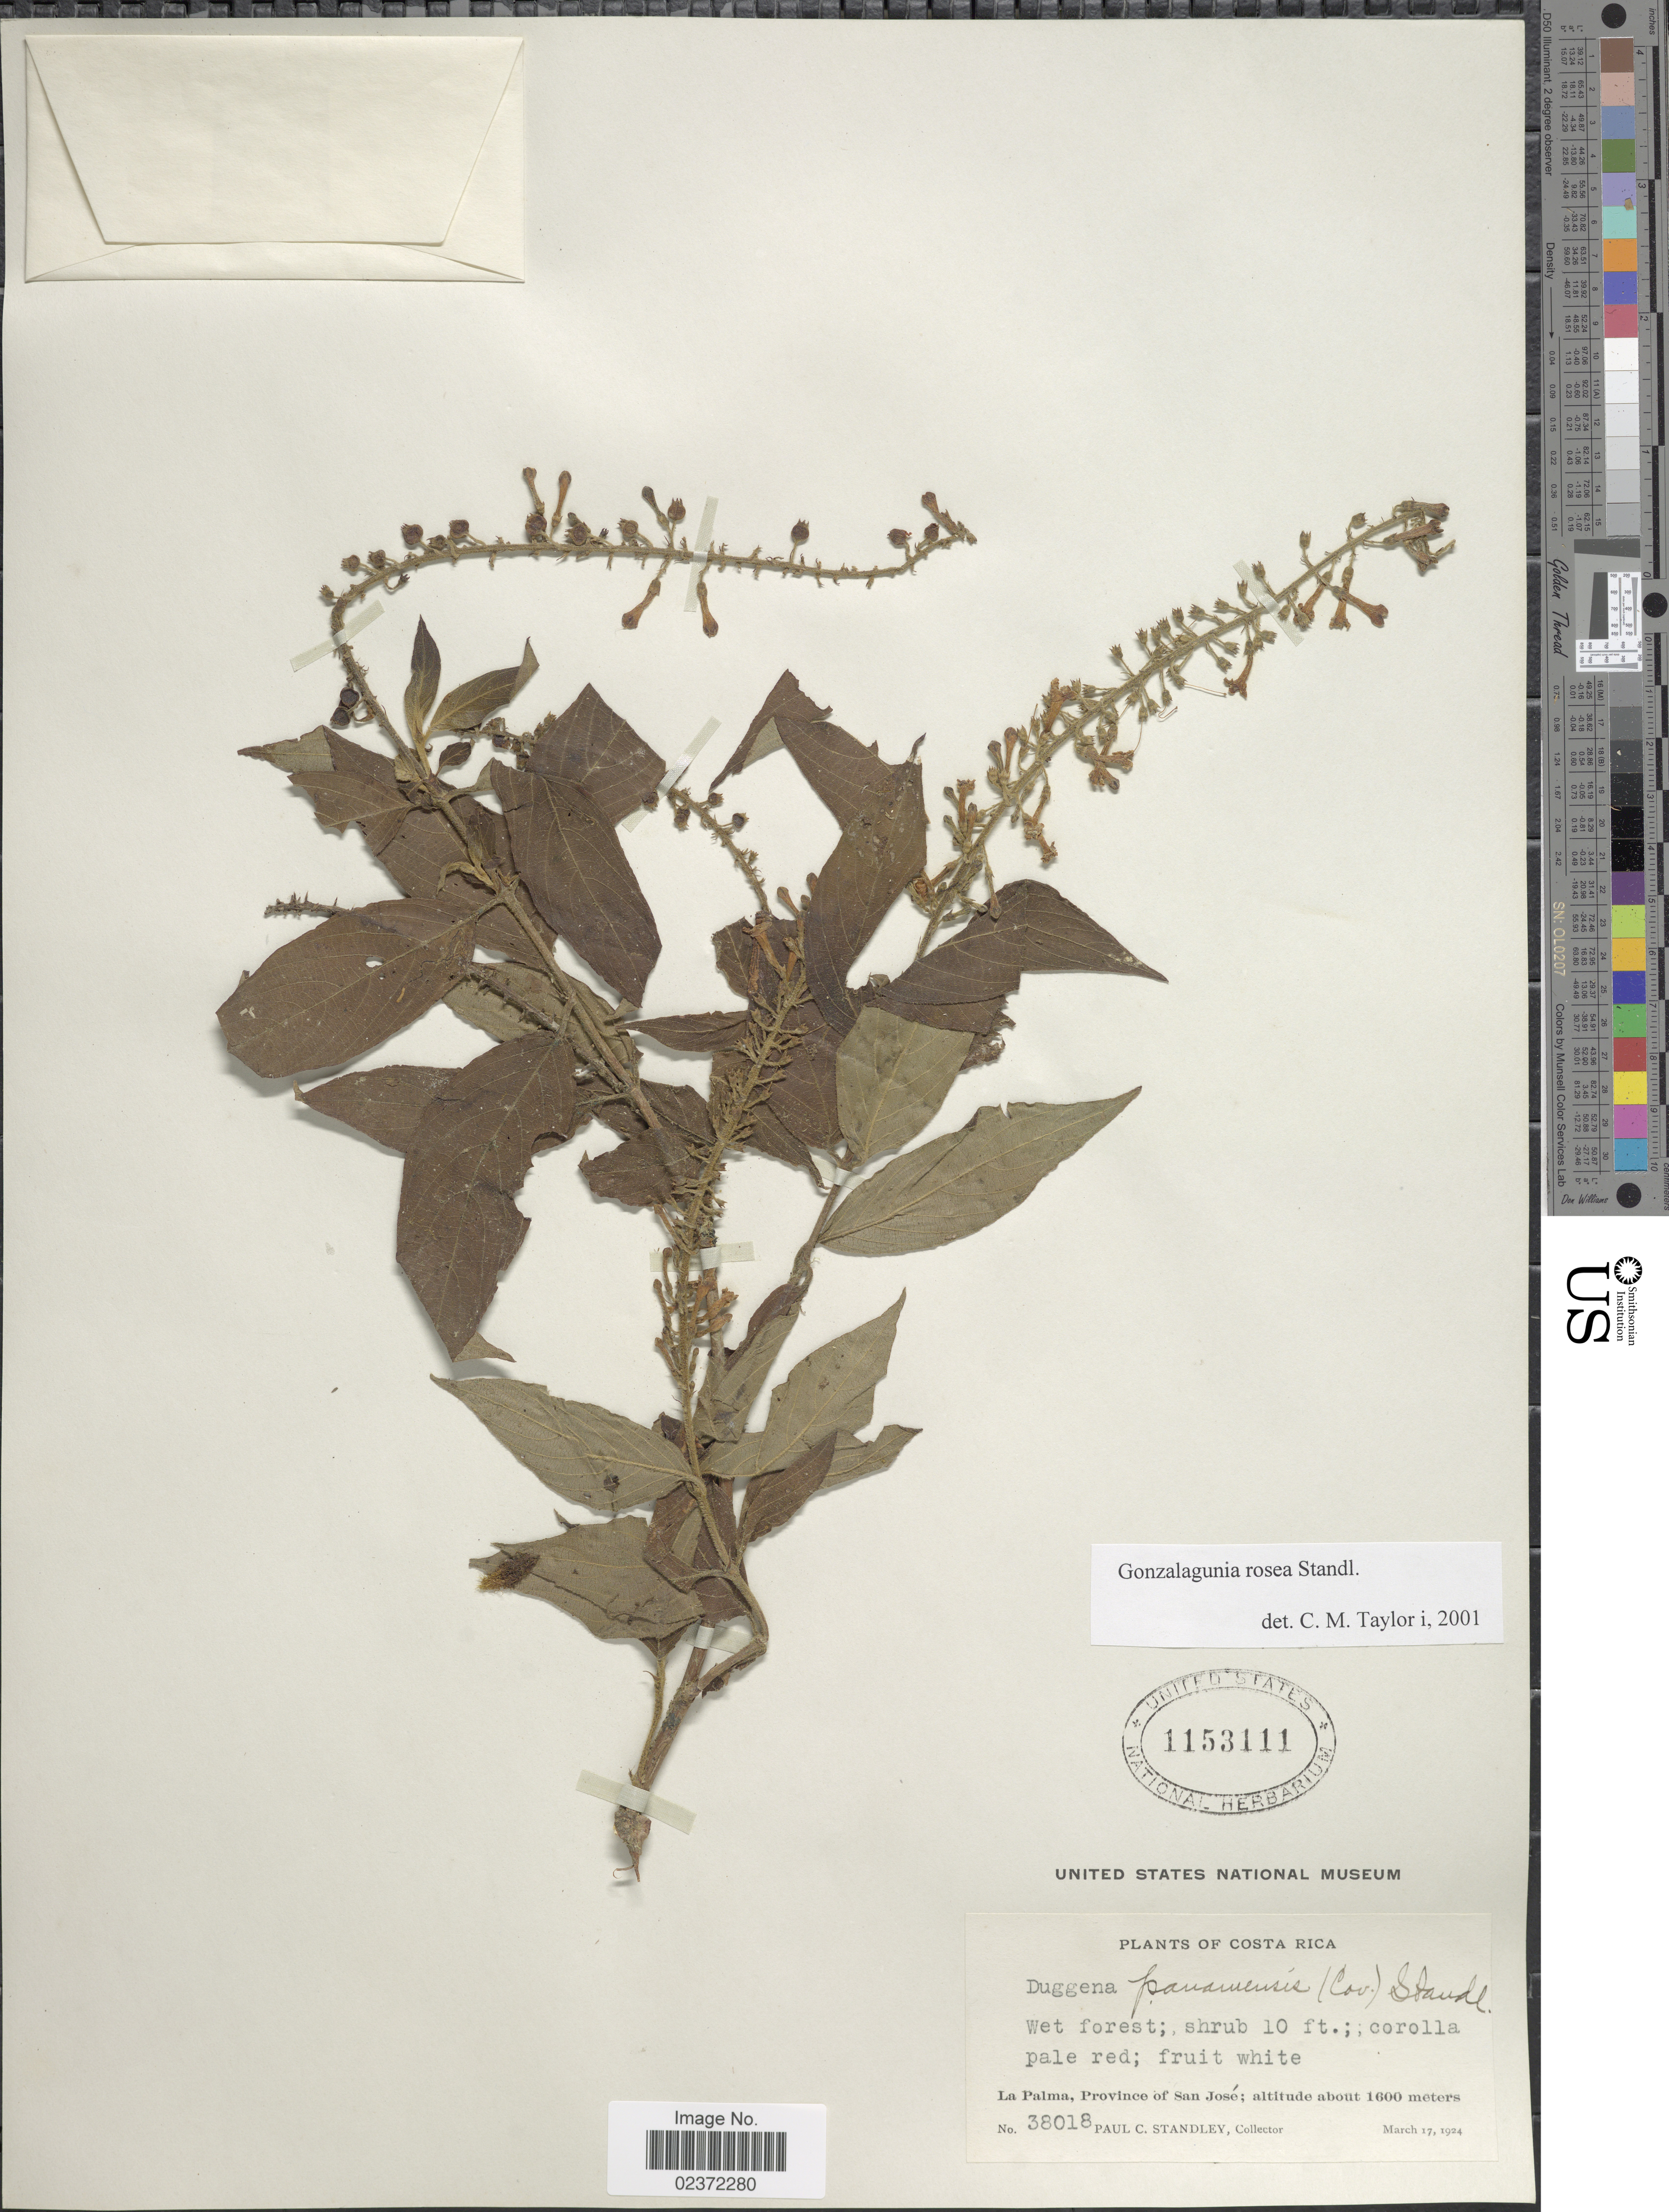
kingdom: Plantae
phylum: Tracheophyta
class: Magnoliopsida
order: Gentianales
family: Rubiaceae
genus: Gonzalagunia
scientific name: Gonzalagunia rosea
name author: Standl.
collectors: P. C. Standley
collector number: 38018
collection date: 1924-03-17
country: Costa Rica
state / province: San José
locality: La Palma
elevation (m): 1600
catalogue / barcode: US 1153111